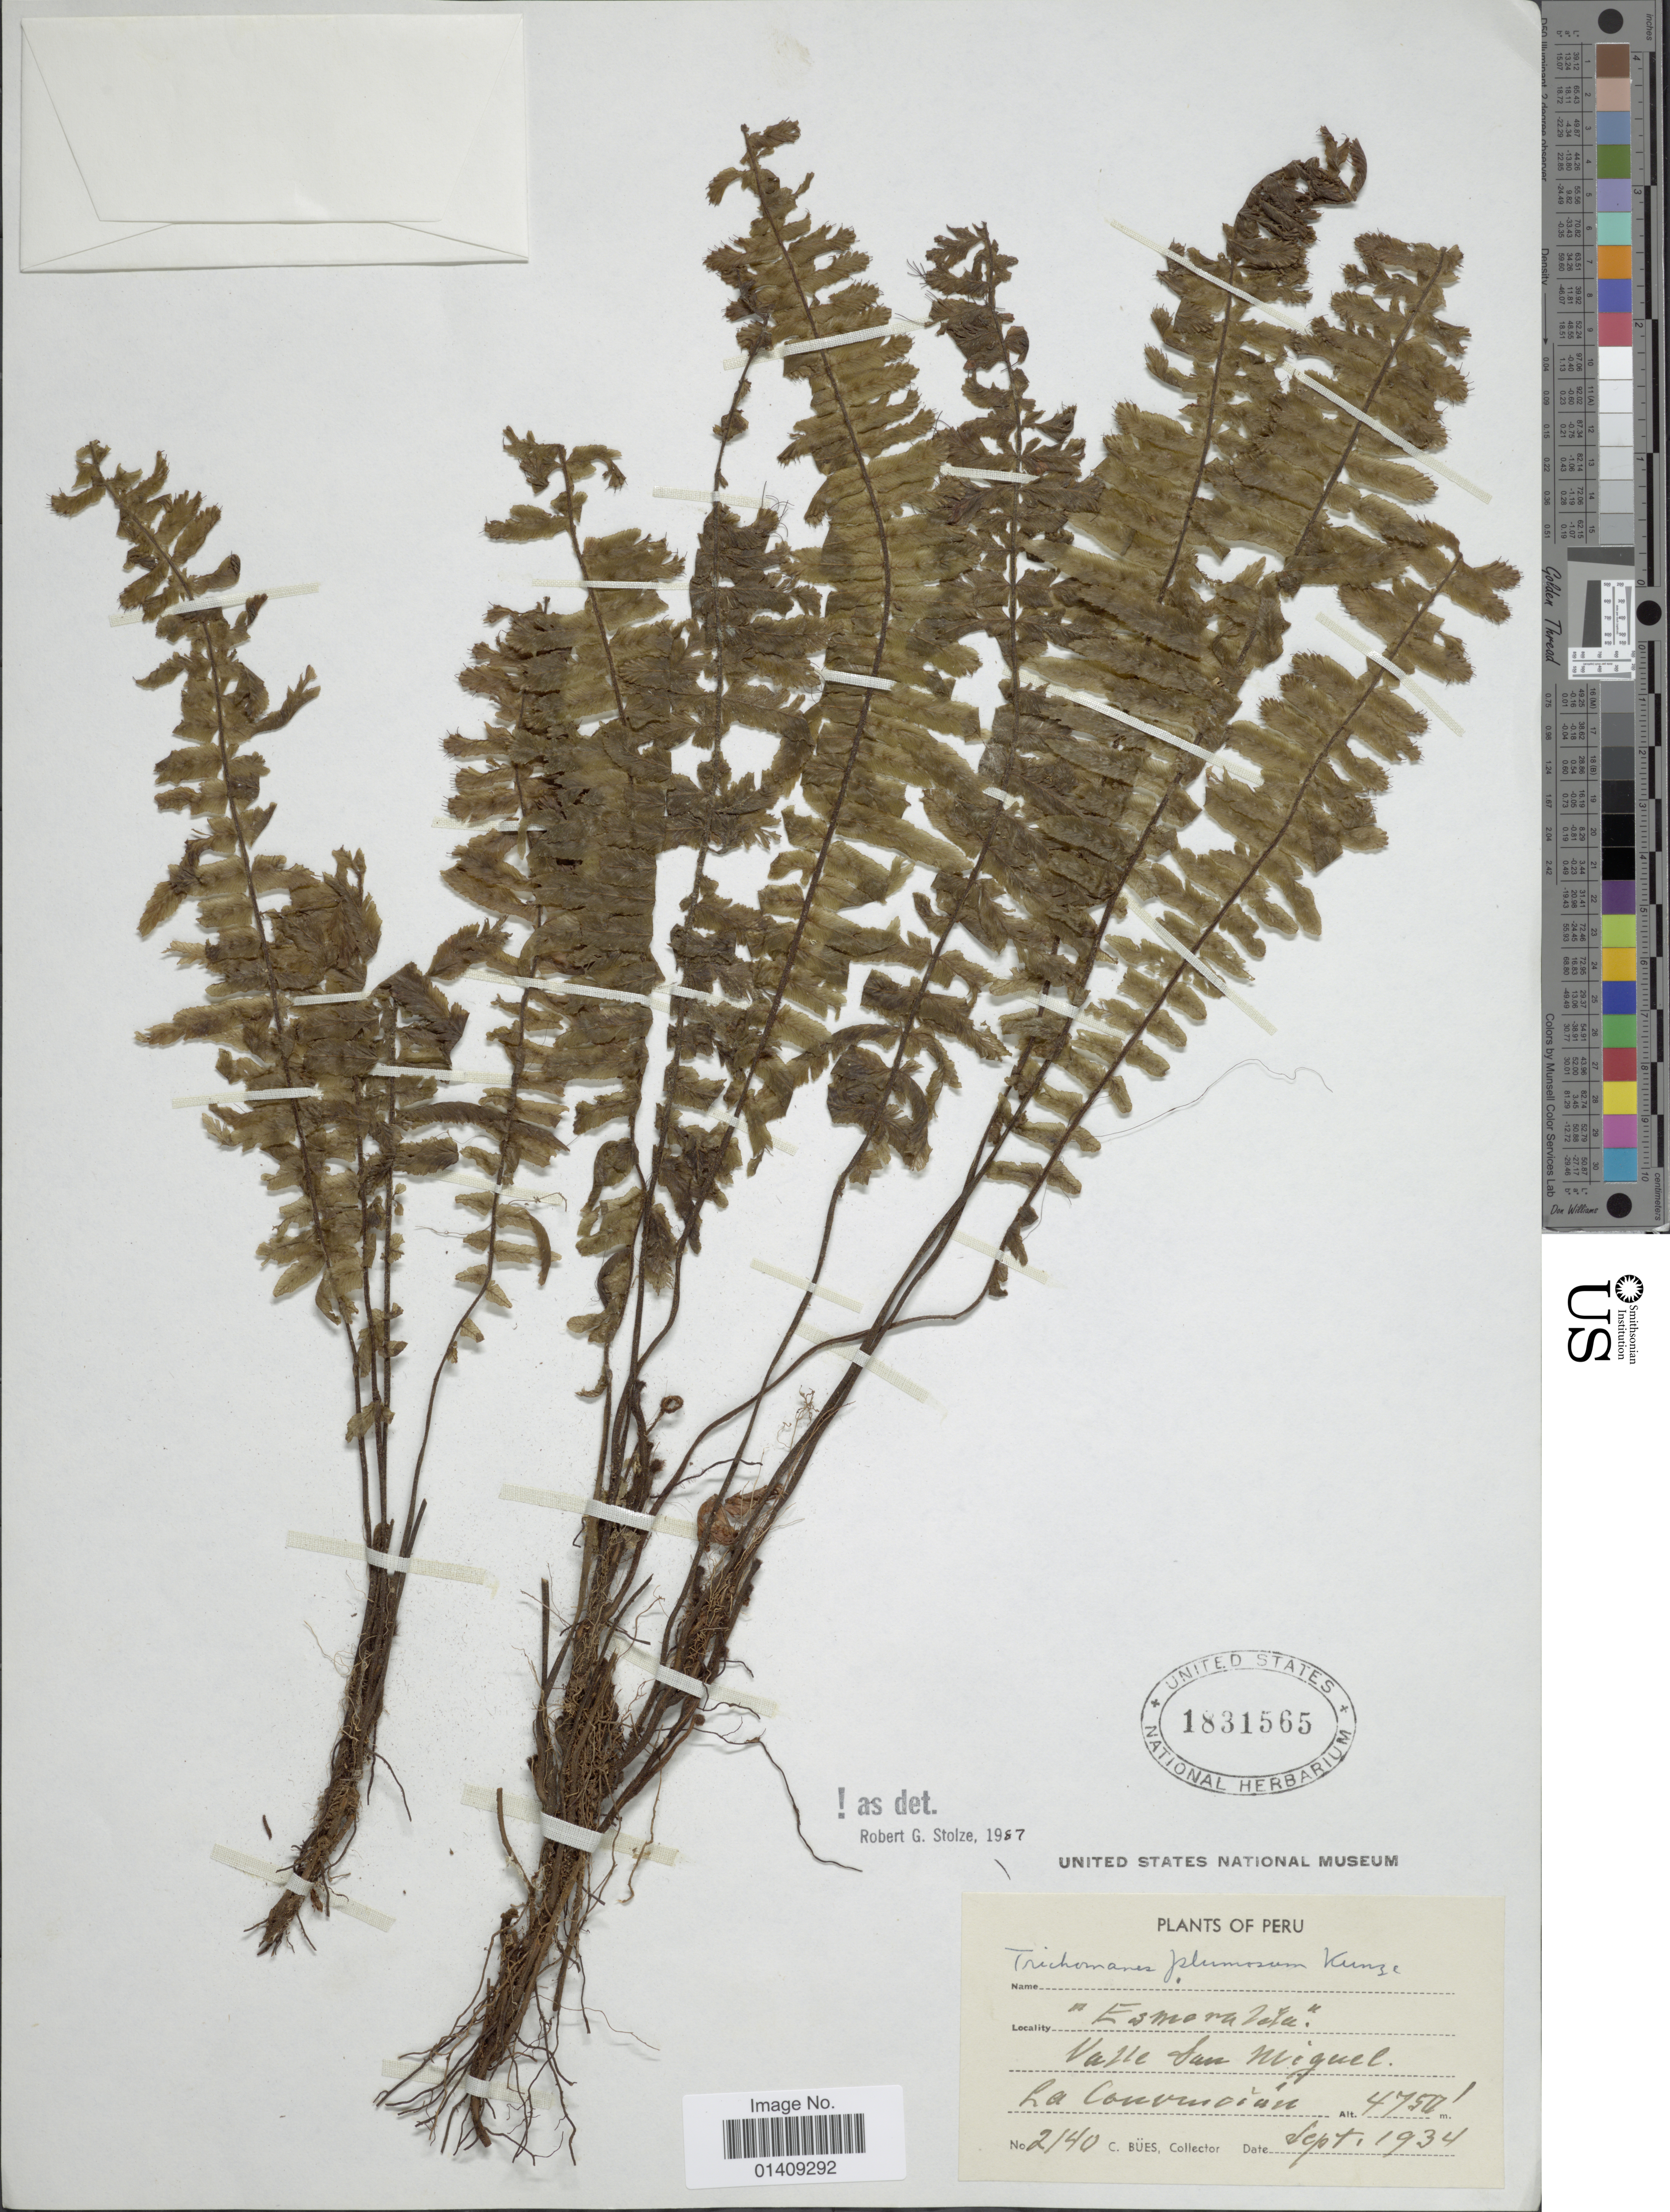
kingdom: Plantae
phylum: Tracheophyta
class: Polypodiopsida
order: Hymenophyllales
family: Hymenophyllaceae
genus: Trichomanes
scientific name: Trichomanes plumosum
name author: Kunze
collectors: C. Bues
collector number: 2140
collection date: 1934-09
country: Peru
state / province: Cusco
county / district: La Convención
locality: "Esmeralda", Valle San Miguel, La Convención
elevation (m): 1448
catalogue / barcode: US 1831565